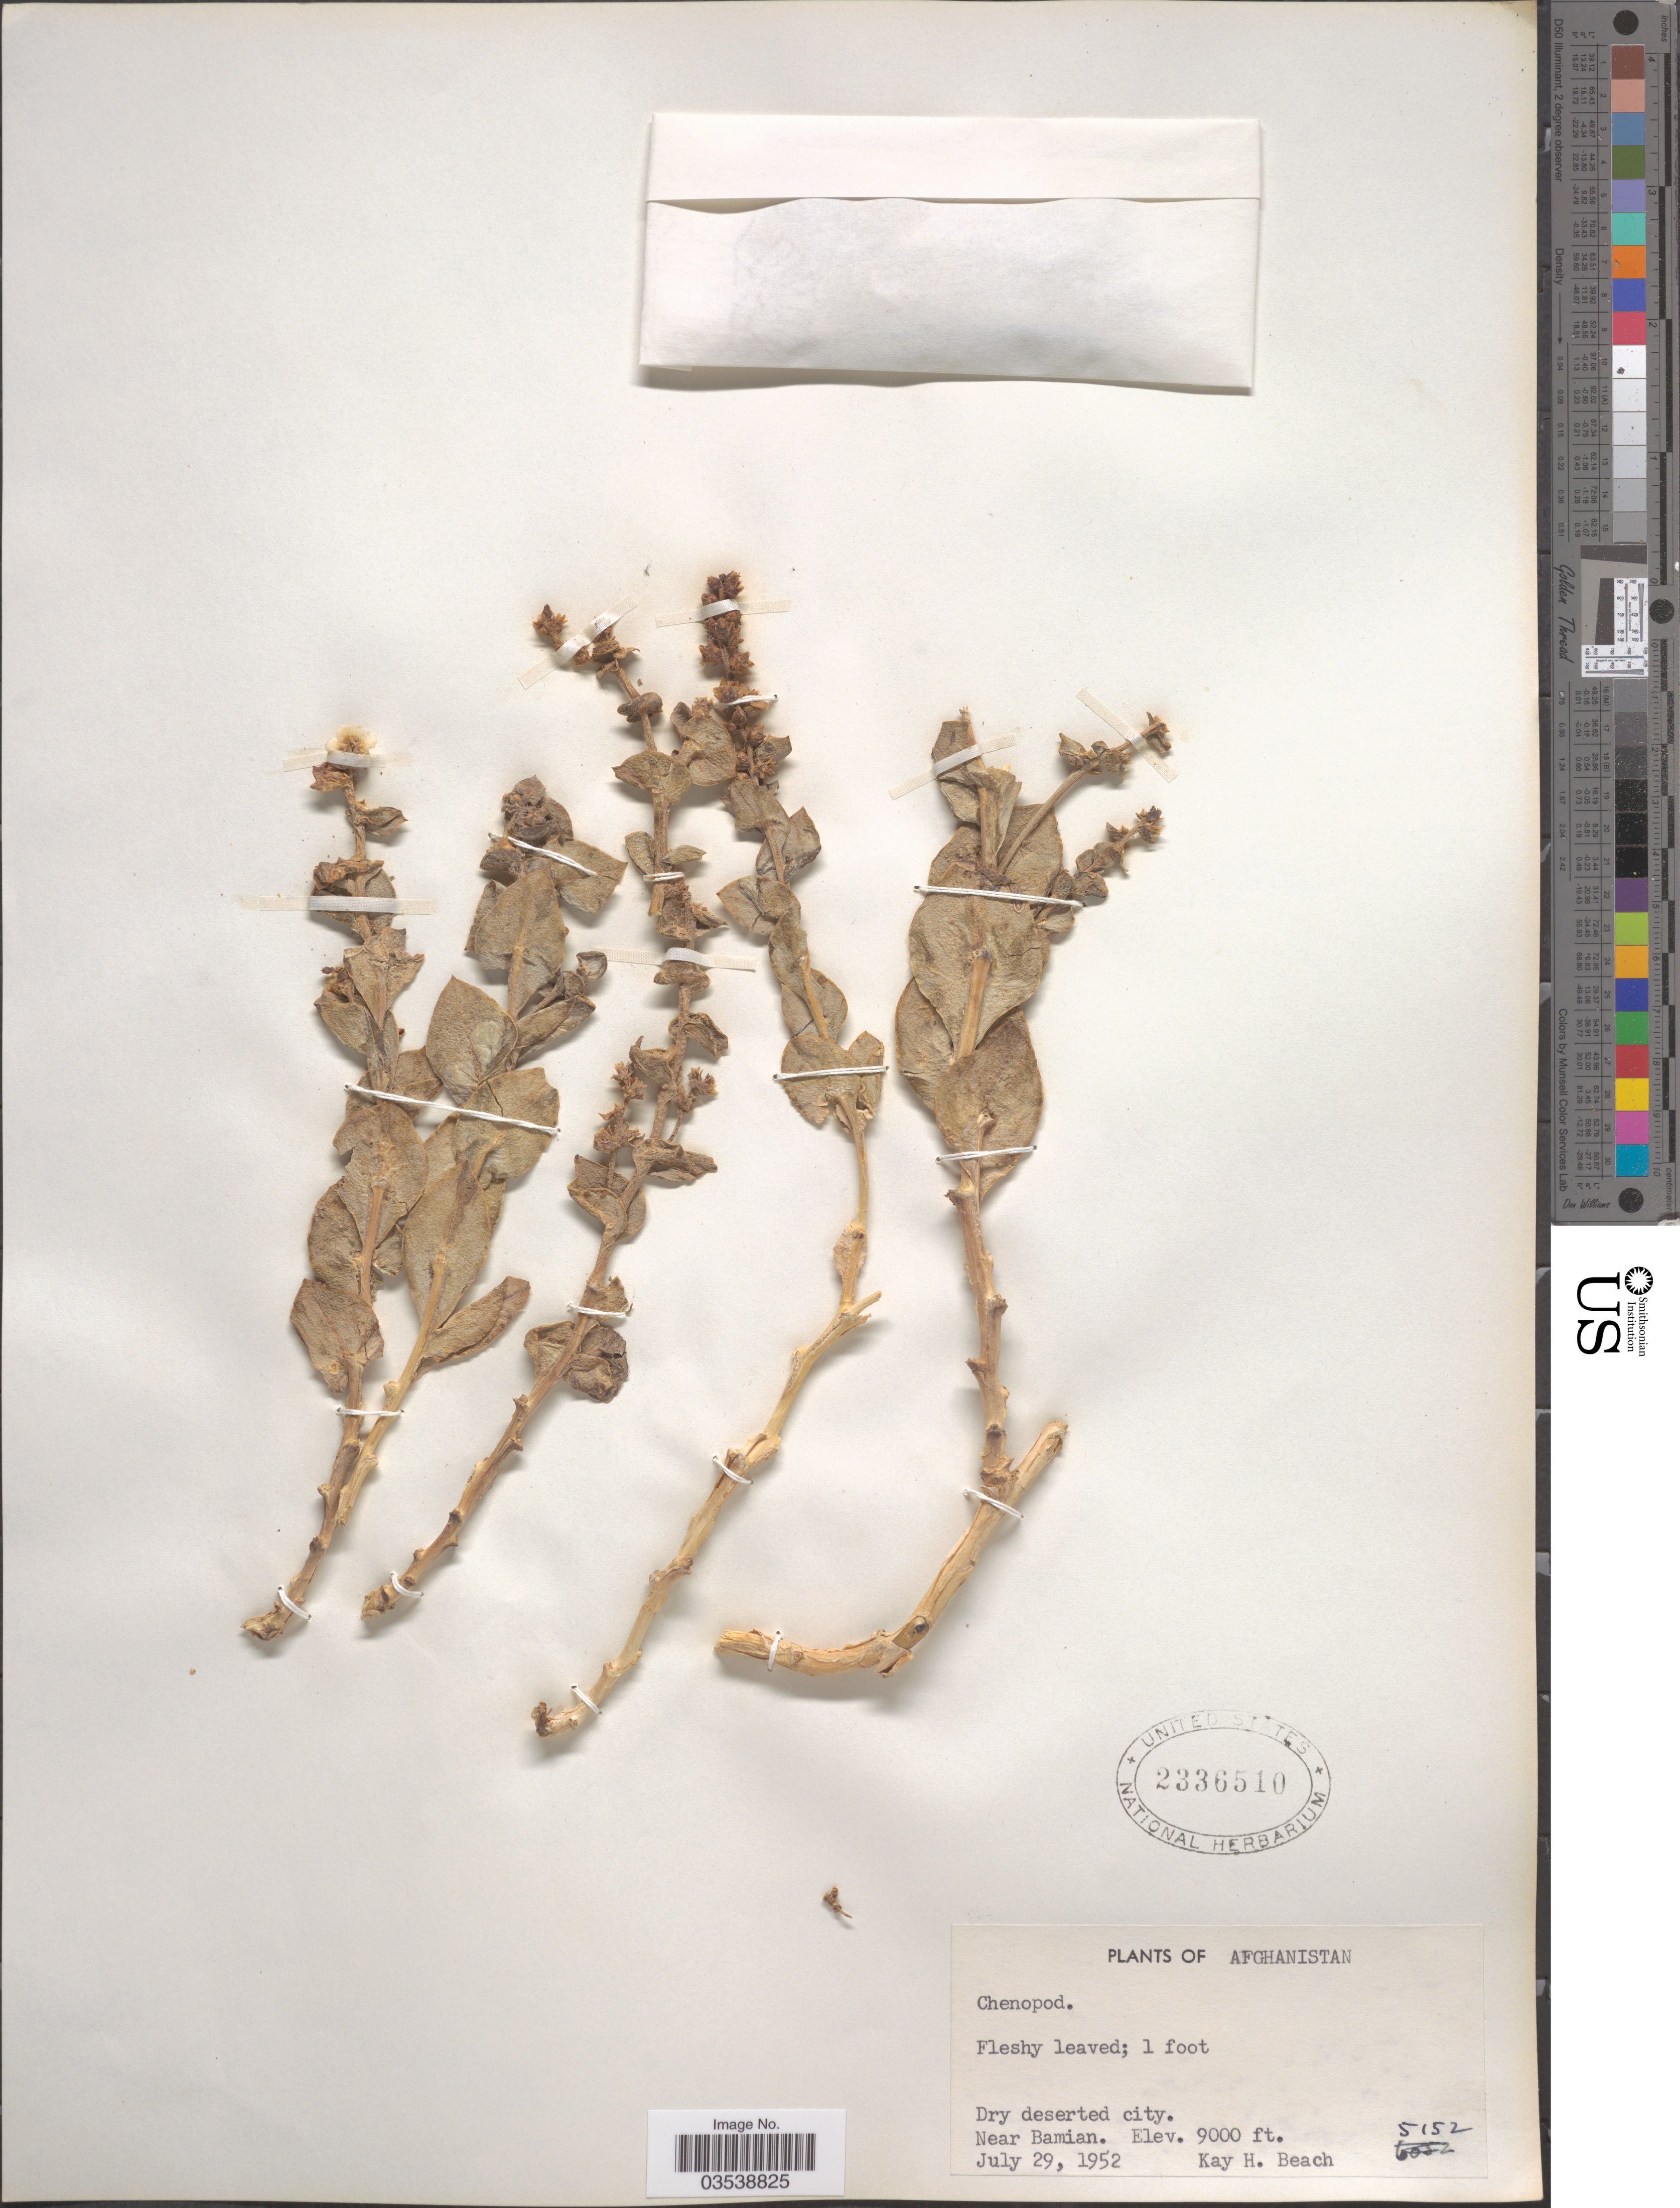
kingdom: Plantae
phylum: Tracheophyta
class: Magnoliopsida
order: Caryophyllales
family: Amaranthaceae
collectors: K. H. Beach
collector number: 5152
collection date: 1952-07-29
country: Afghanistan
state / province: Bamian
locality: Near Bamian.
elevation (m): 2743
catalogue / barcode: US 2336510